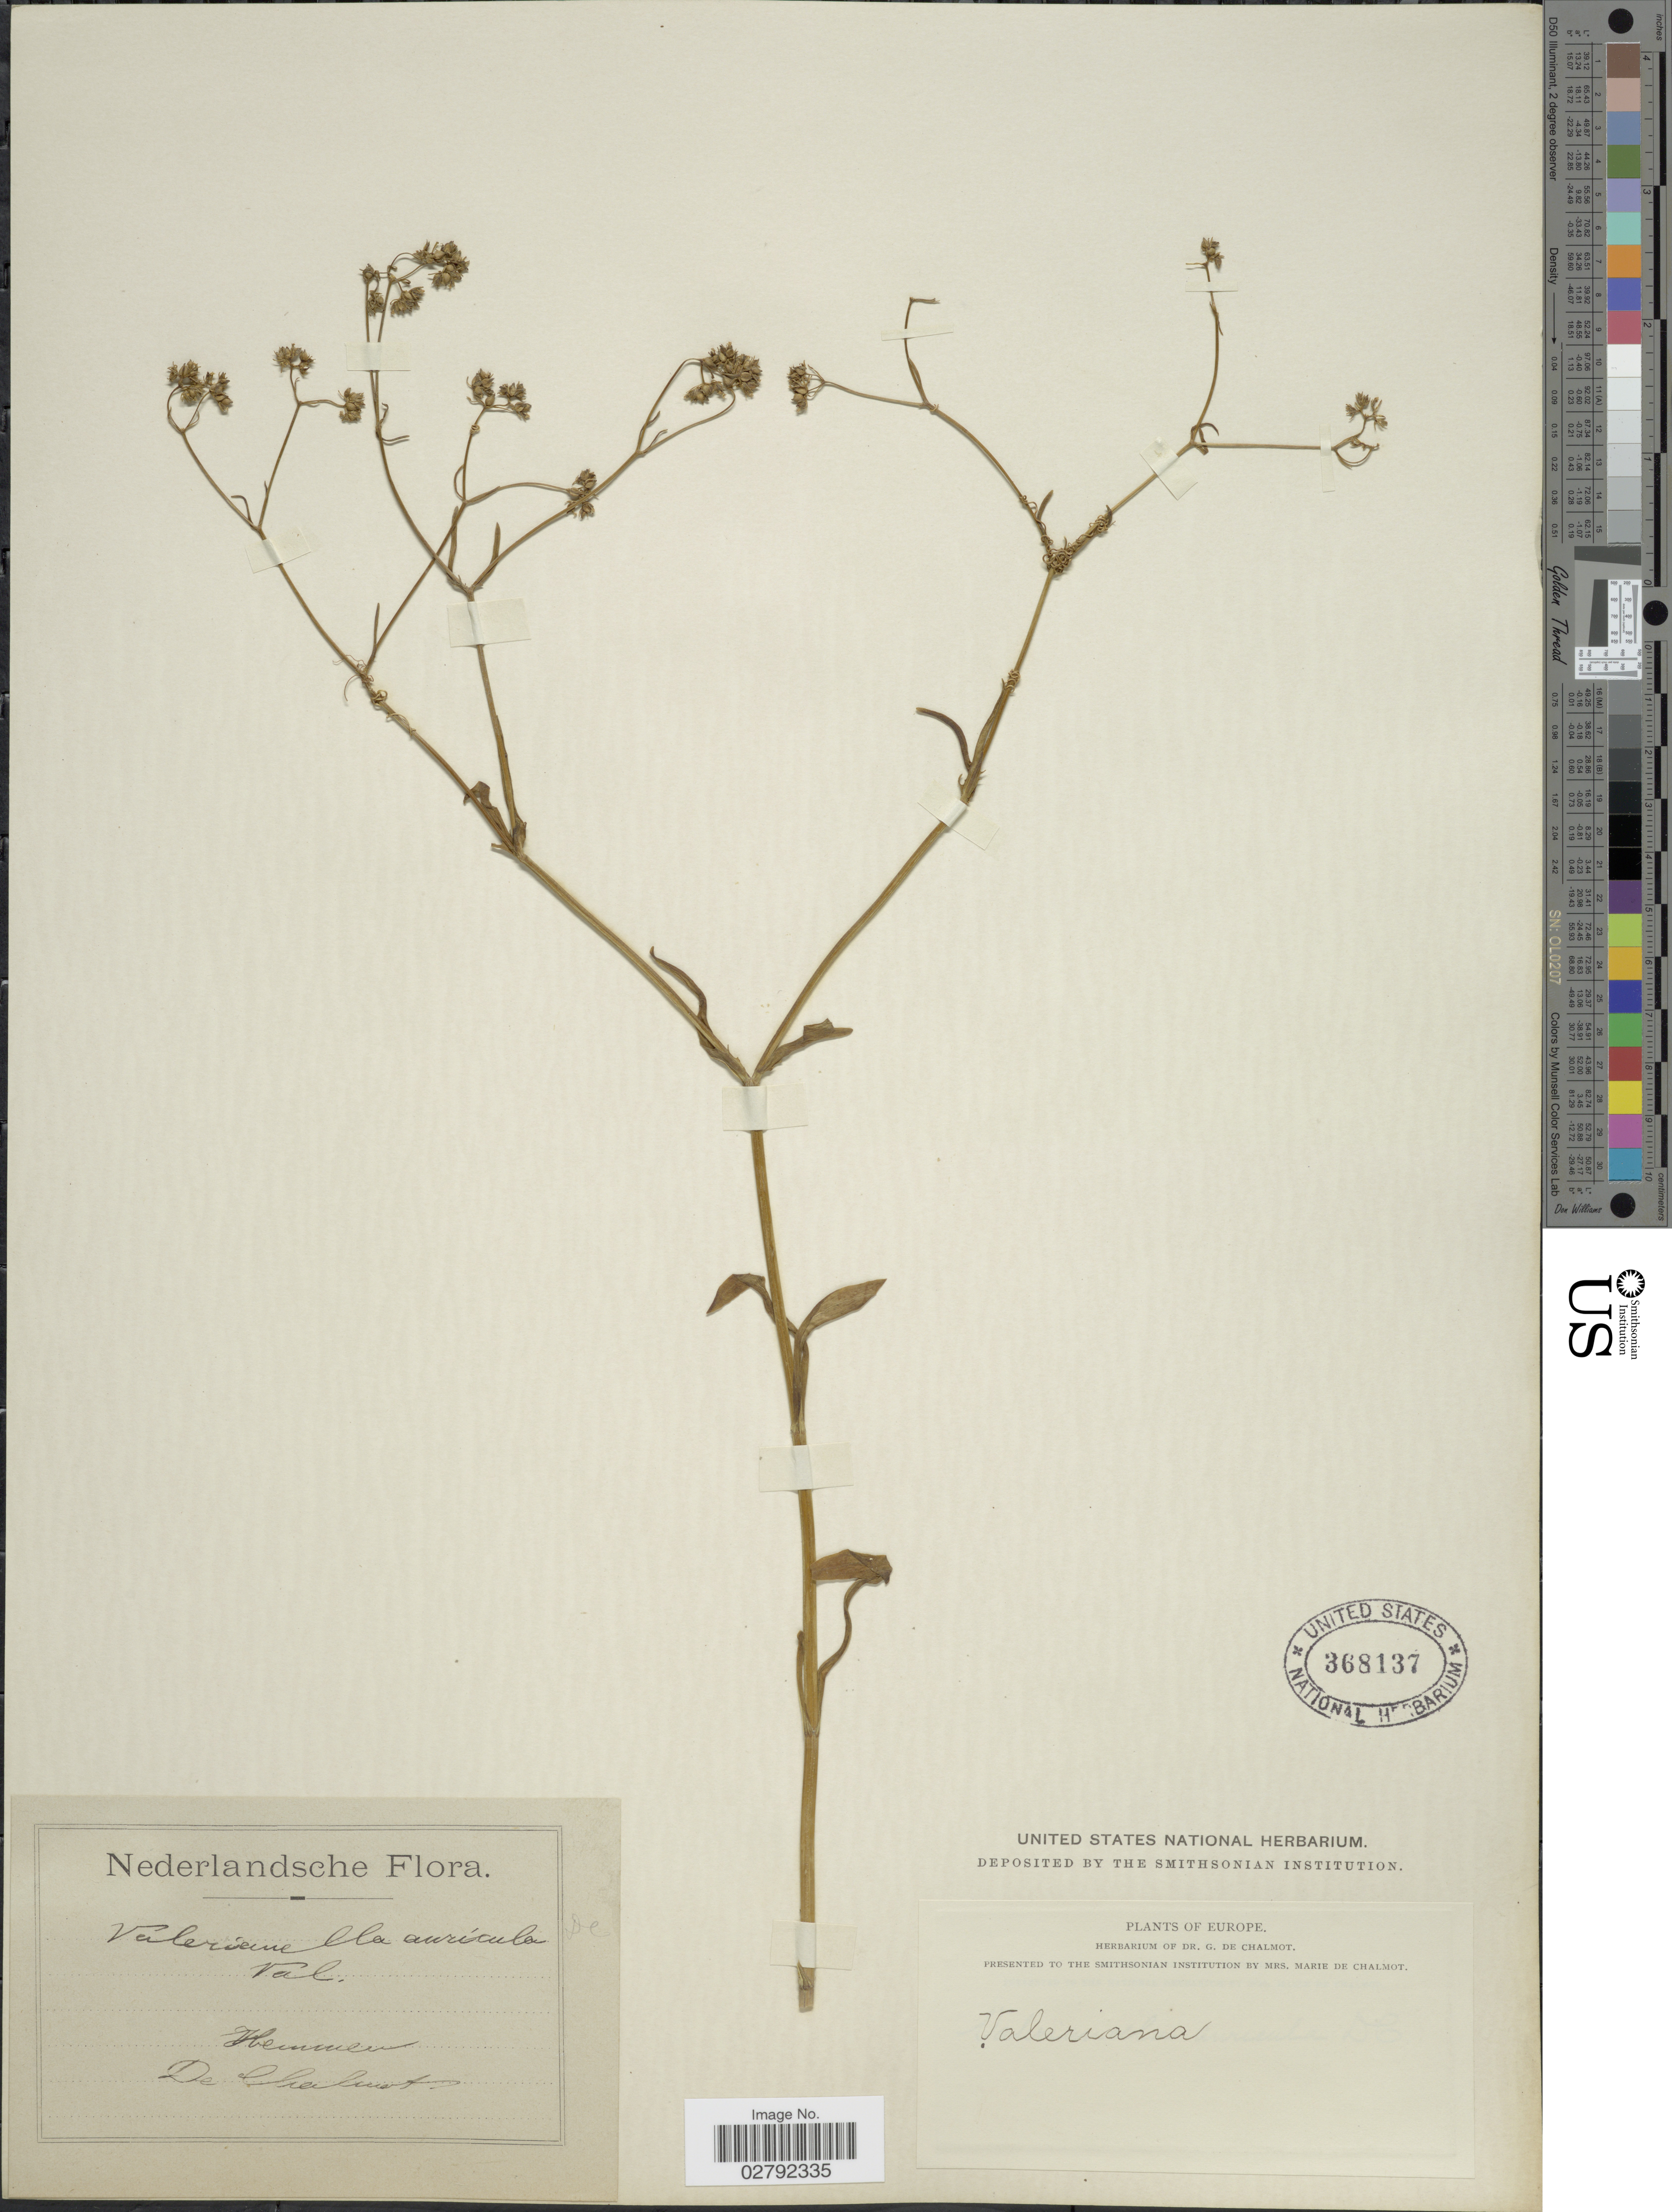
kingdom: Plantae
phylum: Tracheophyta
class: Magnoliopsida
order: Dipsacales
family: Caprifoliaceae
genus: Valerianella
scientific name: Valerianella auricula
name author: DC.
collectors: G. de Chalmot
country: Netherlands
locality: Hemmen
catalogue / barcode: US 368137